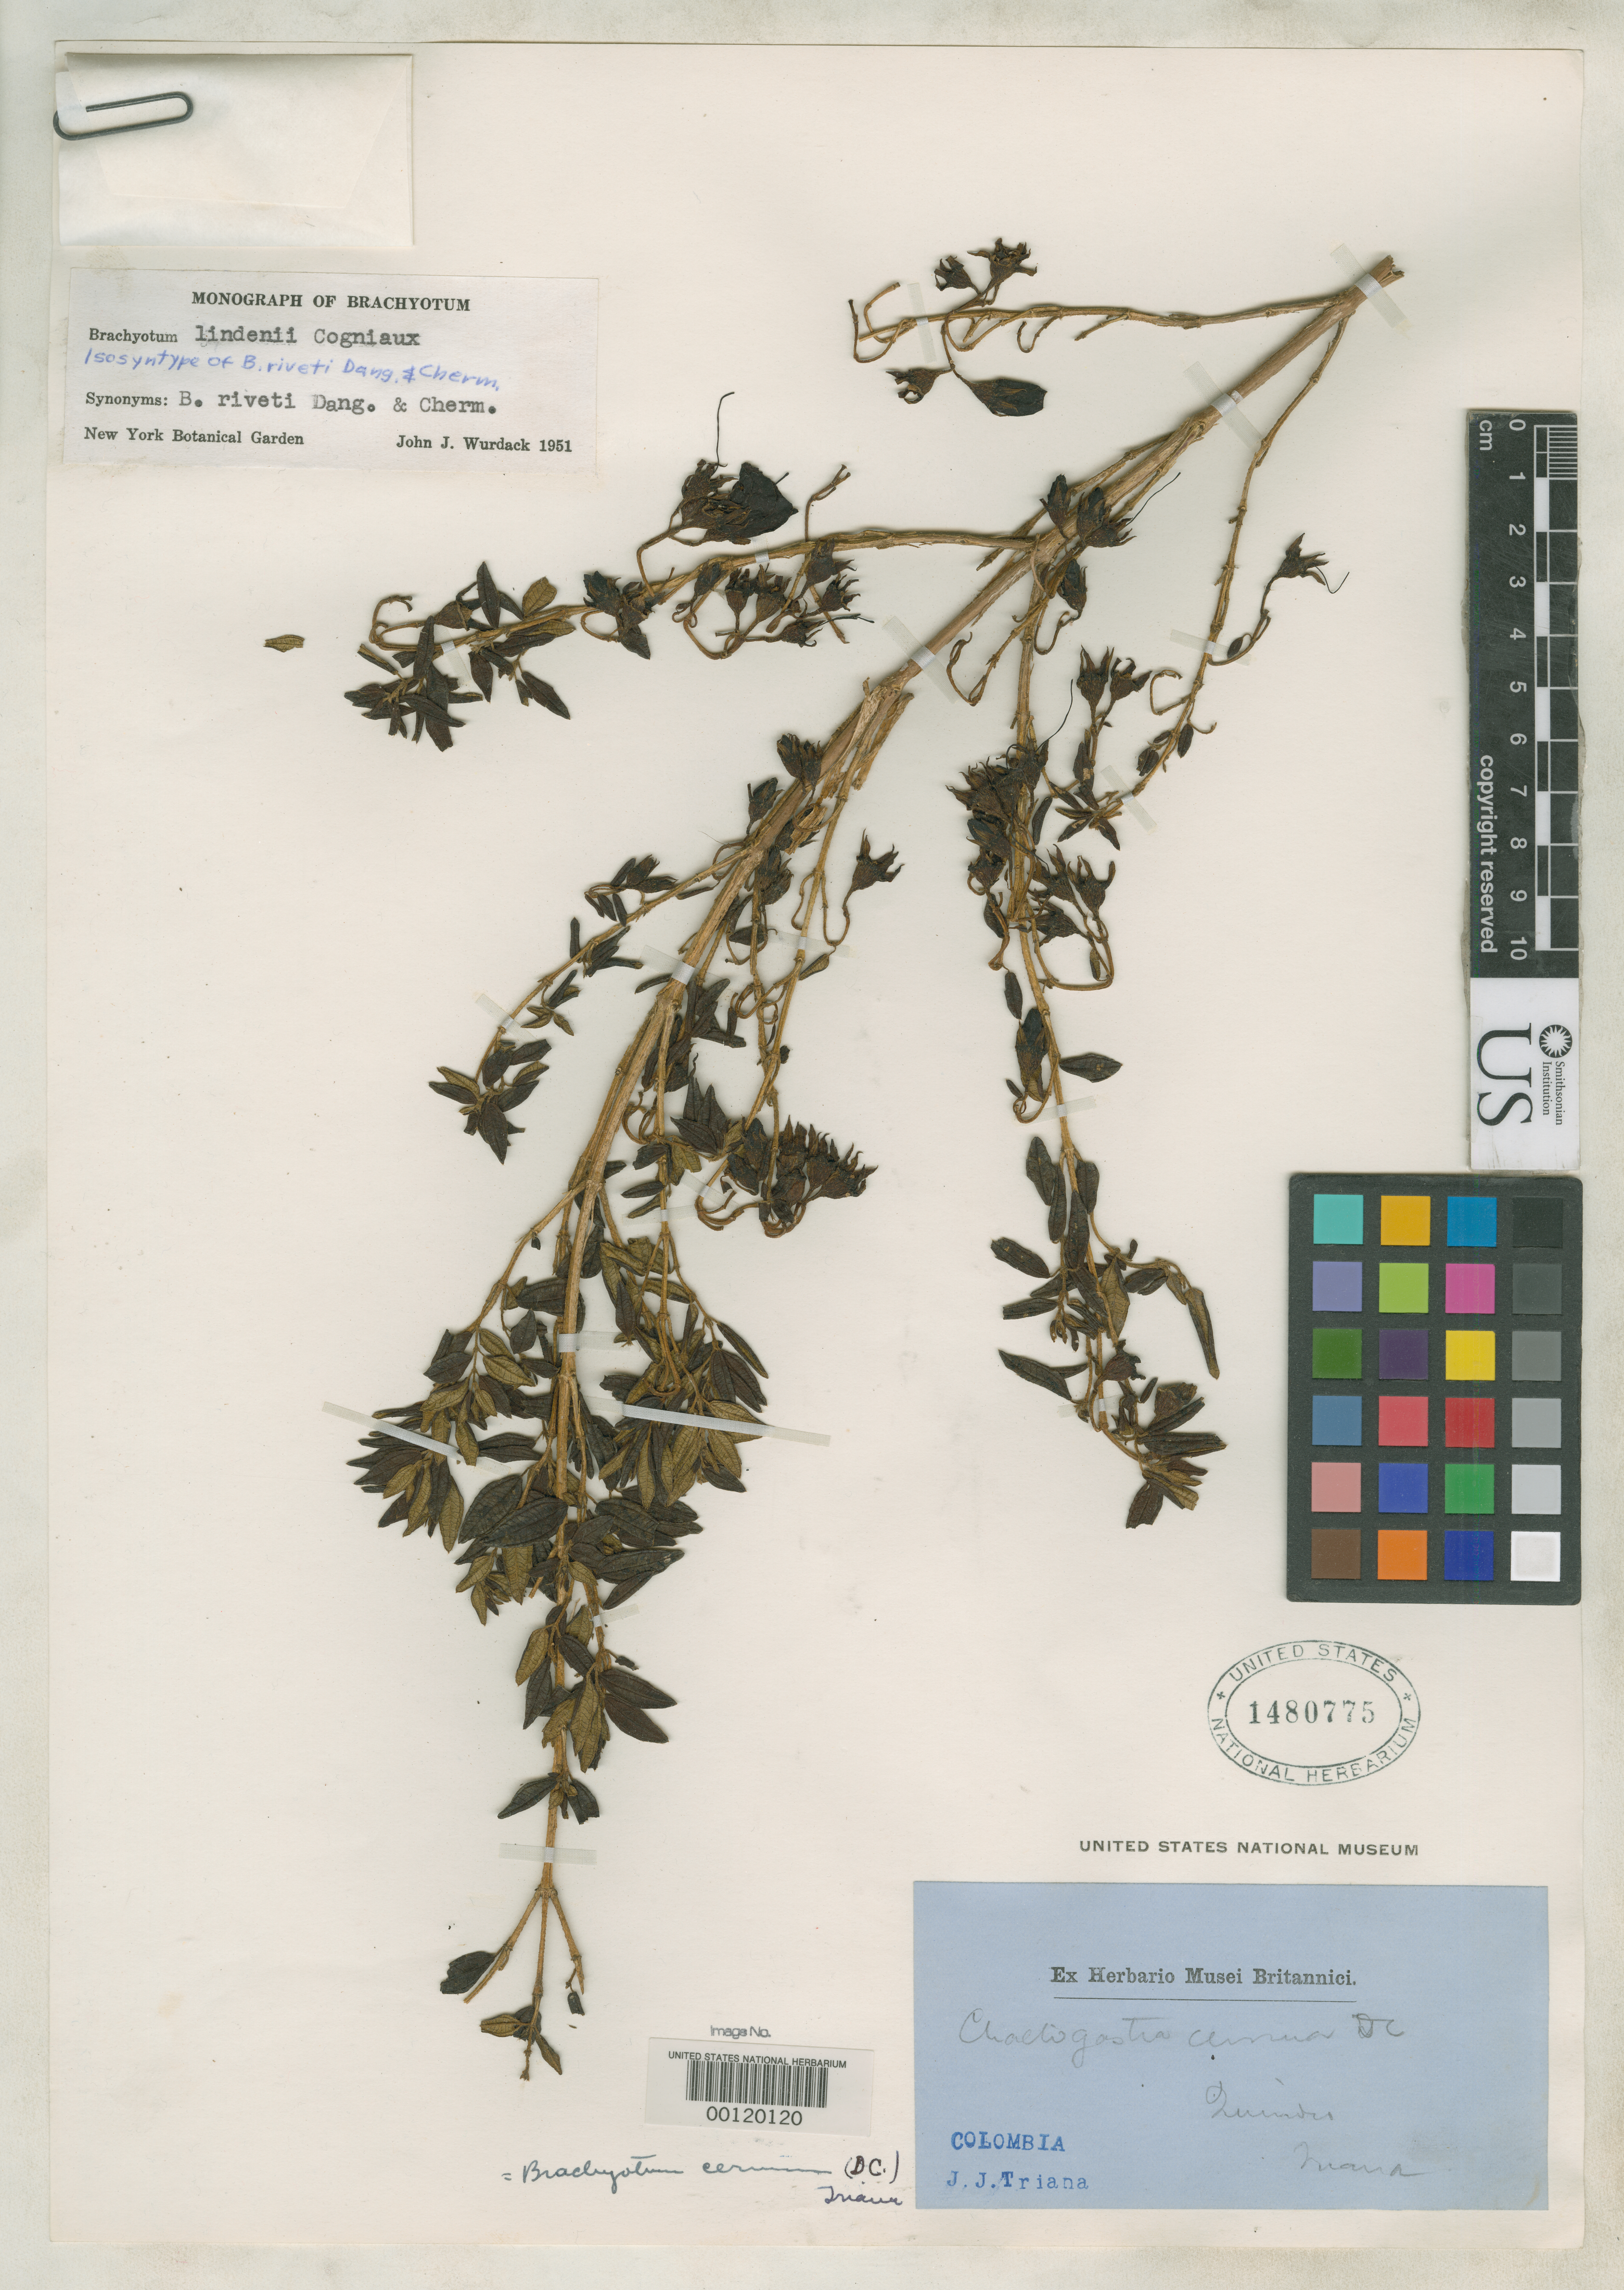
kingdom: Plantae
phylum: Tracheophyta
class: Magnoliopsida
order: Myrtales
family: Melastomataceae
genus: Brachyotum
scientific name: Brachyotum riveti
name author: Danguy & Cherm.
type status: Isosyntype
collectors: J. J. Triana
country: Colombia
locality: Quindo.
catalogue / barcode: US 1480775